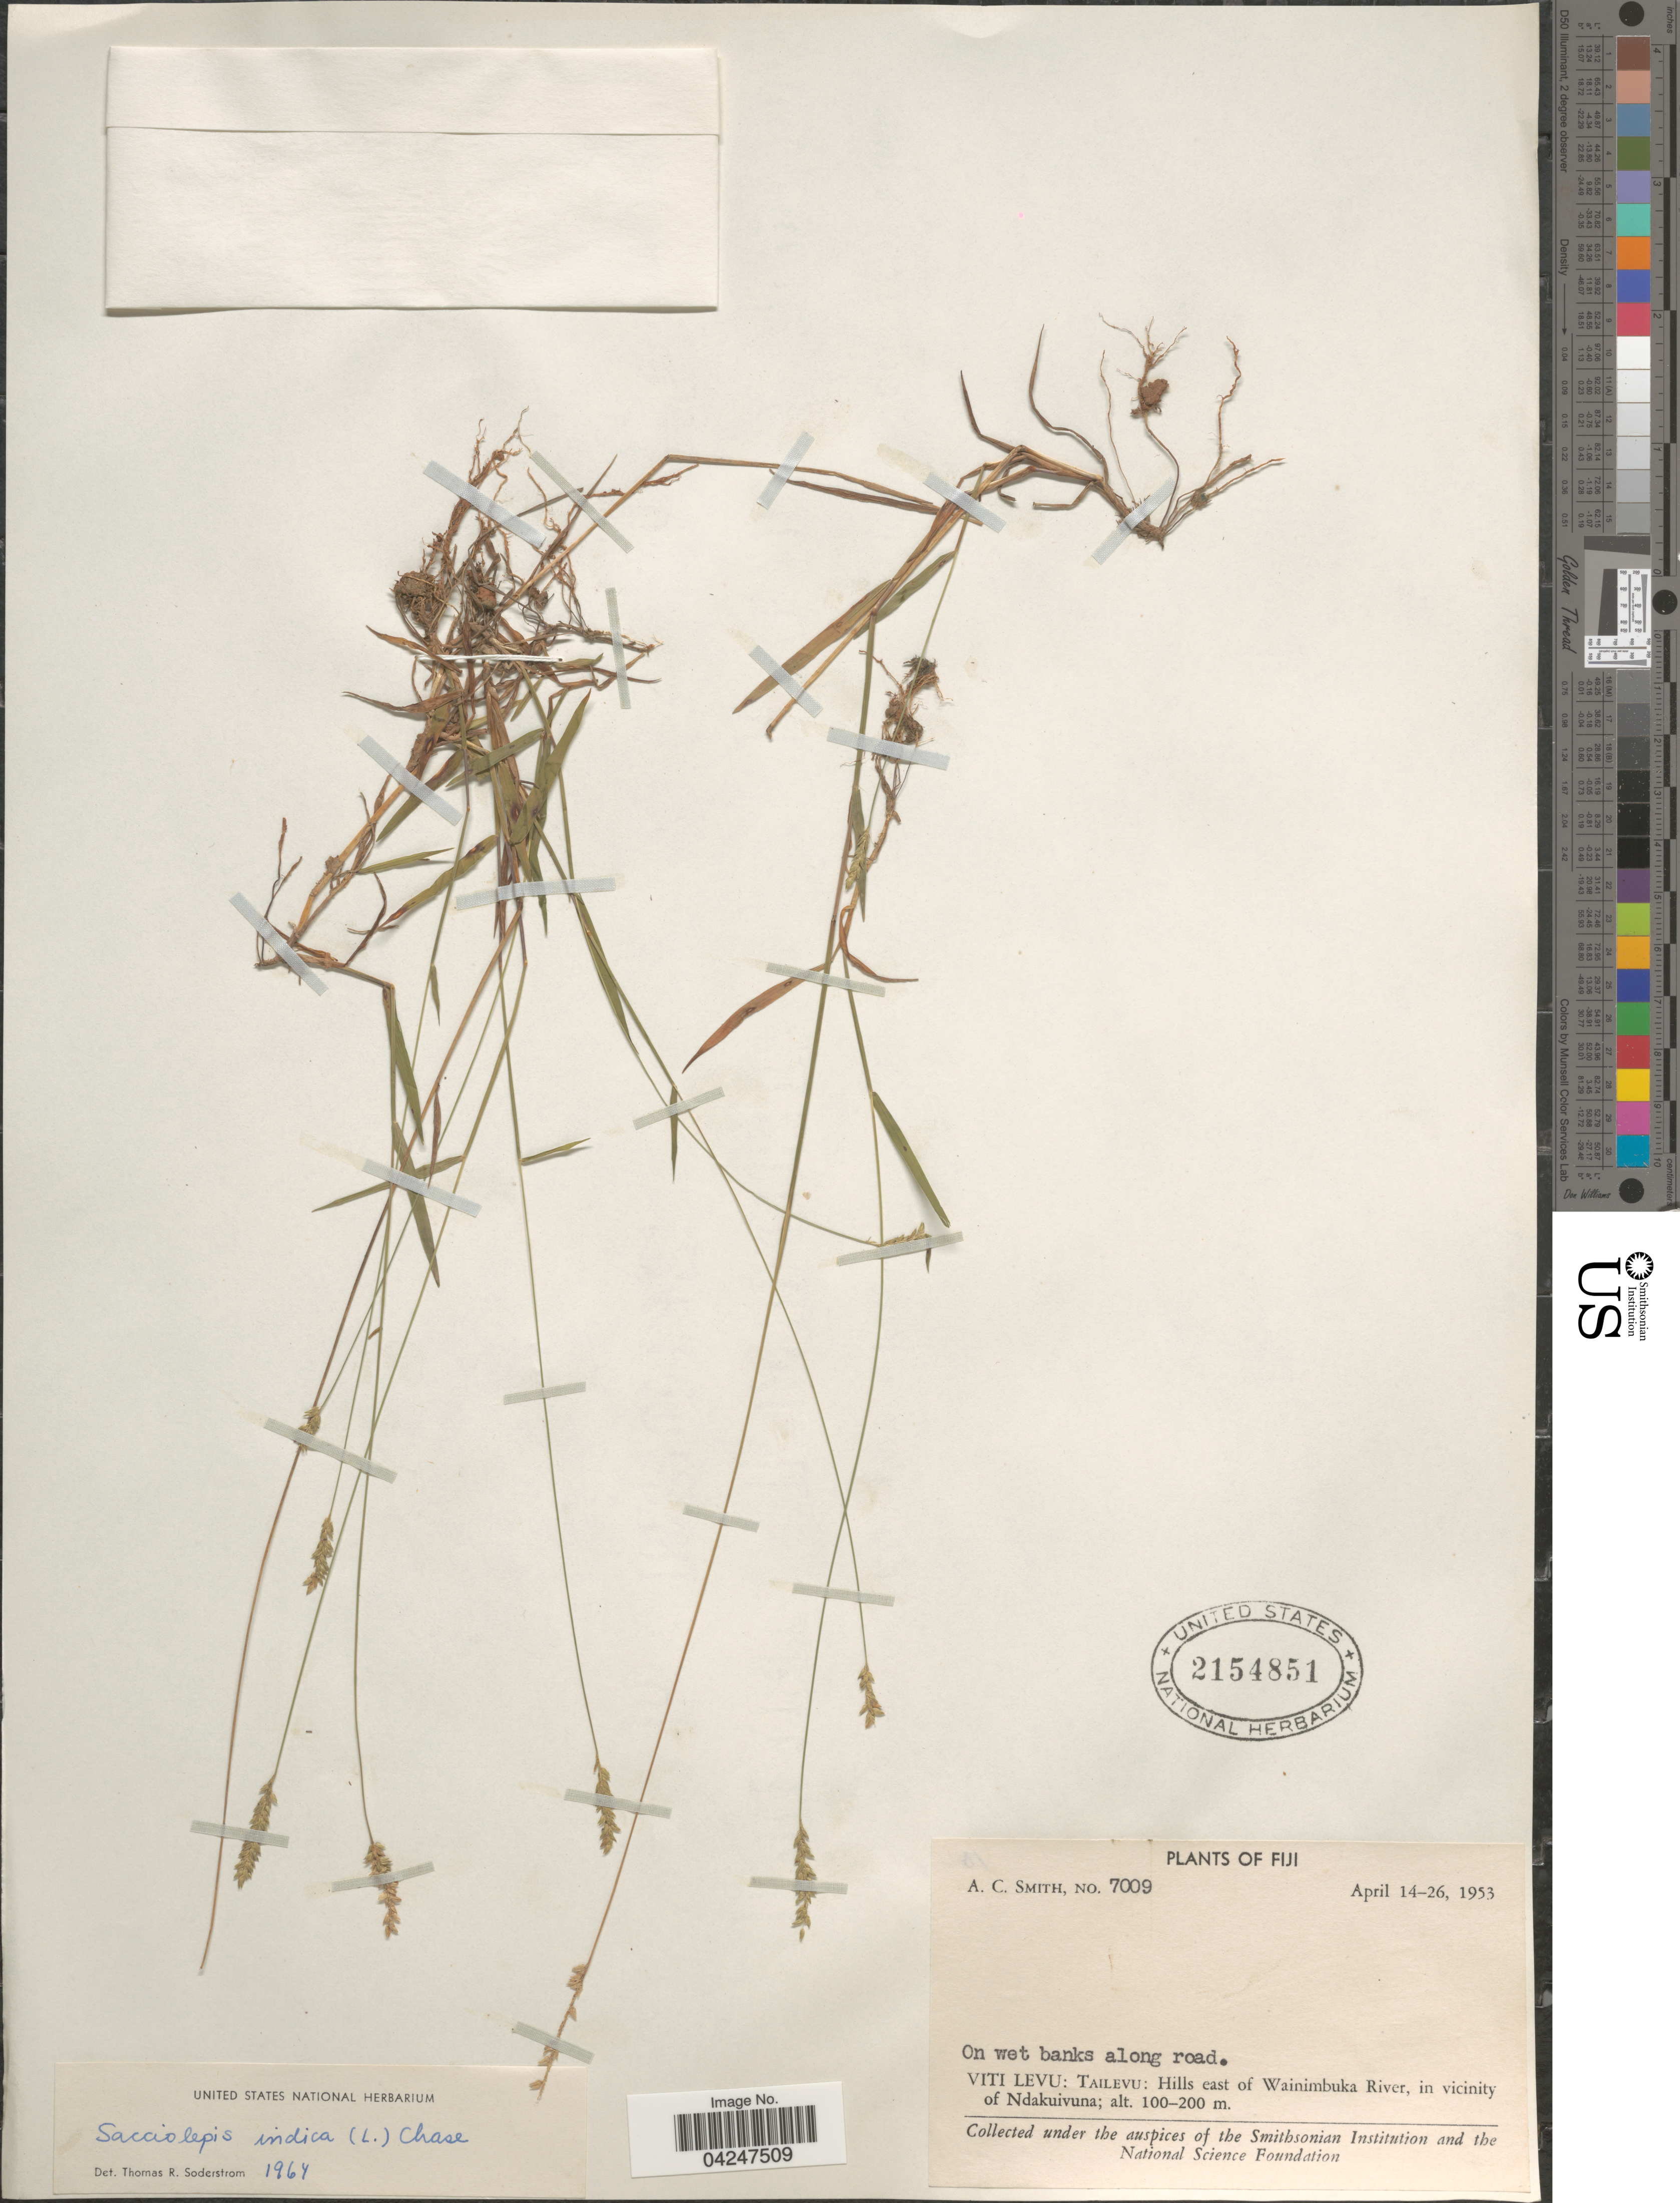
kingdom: Plantae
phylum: Tracheophyta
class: Liliopsida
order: Poales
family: Poaceae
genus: Sacciolepis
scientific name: Sacciolepis indica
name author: (L.) Chase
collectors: A. C. Smith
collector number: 7009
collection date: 1953-04-14/1953-04-26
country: Fiji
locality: On wet banks along road. Viti Levu: Tailevu: Hills east of Wainimbuka River, in vicinity of Ndakuivuna.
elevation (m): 100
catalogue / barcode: US 2154851